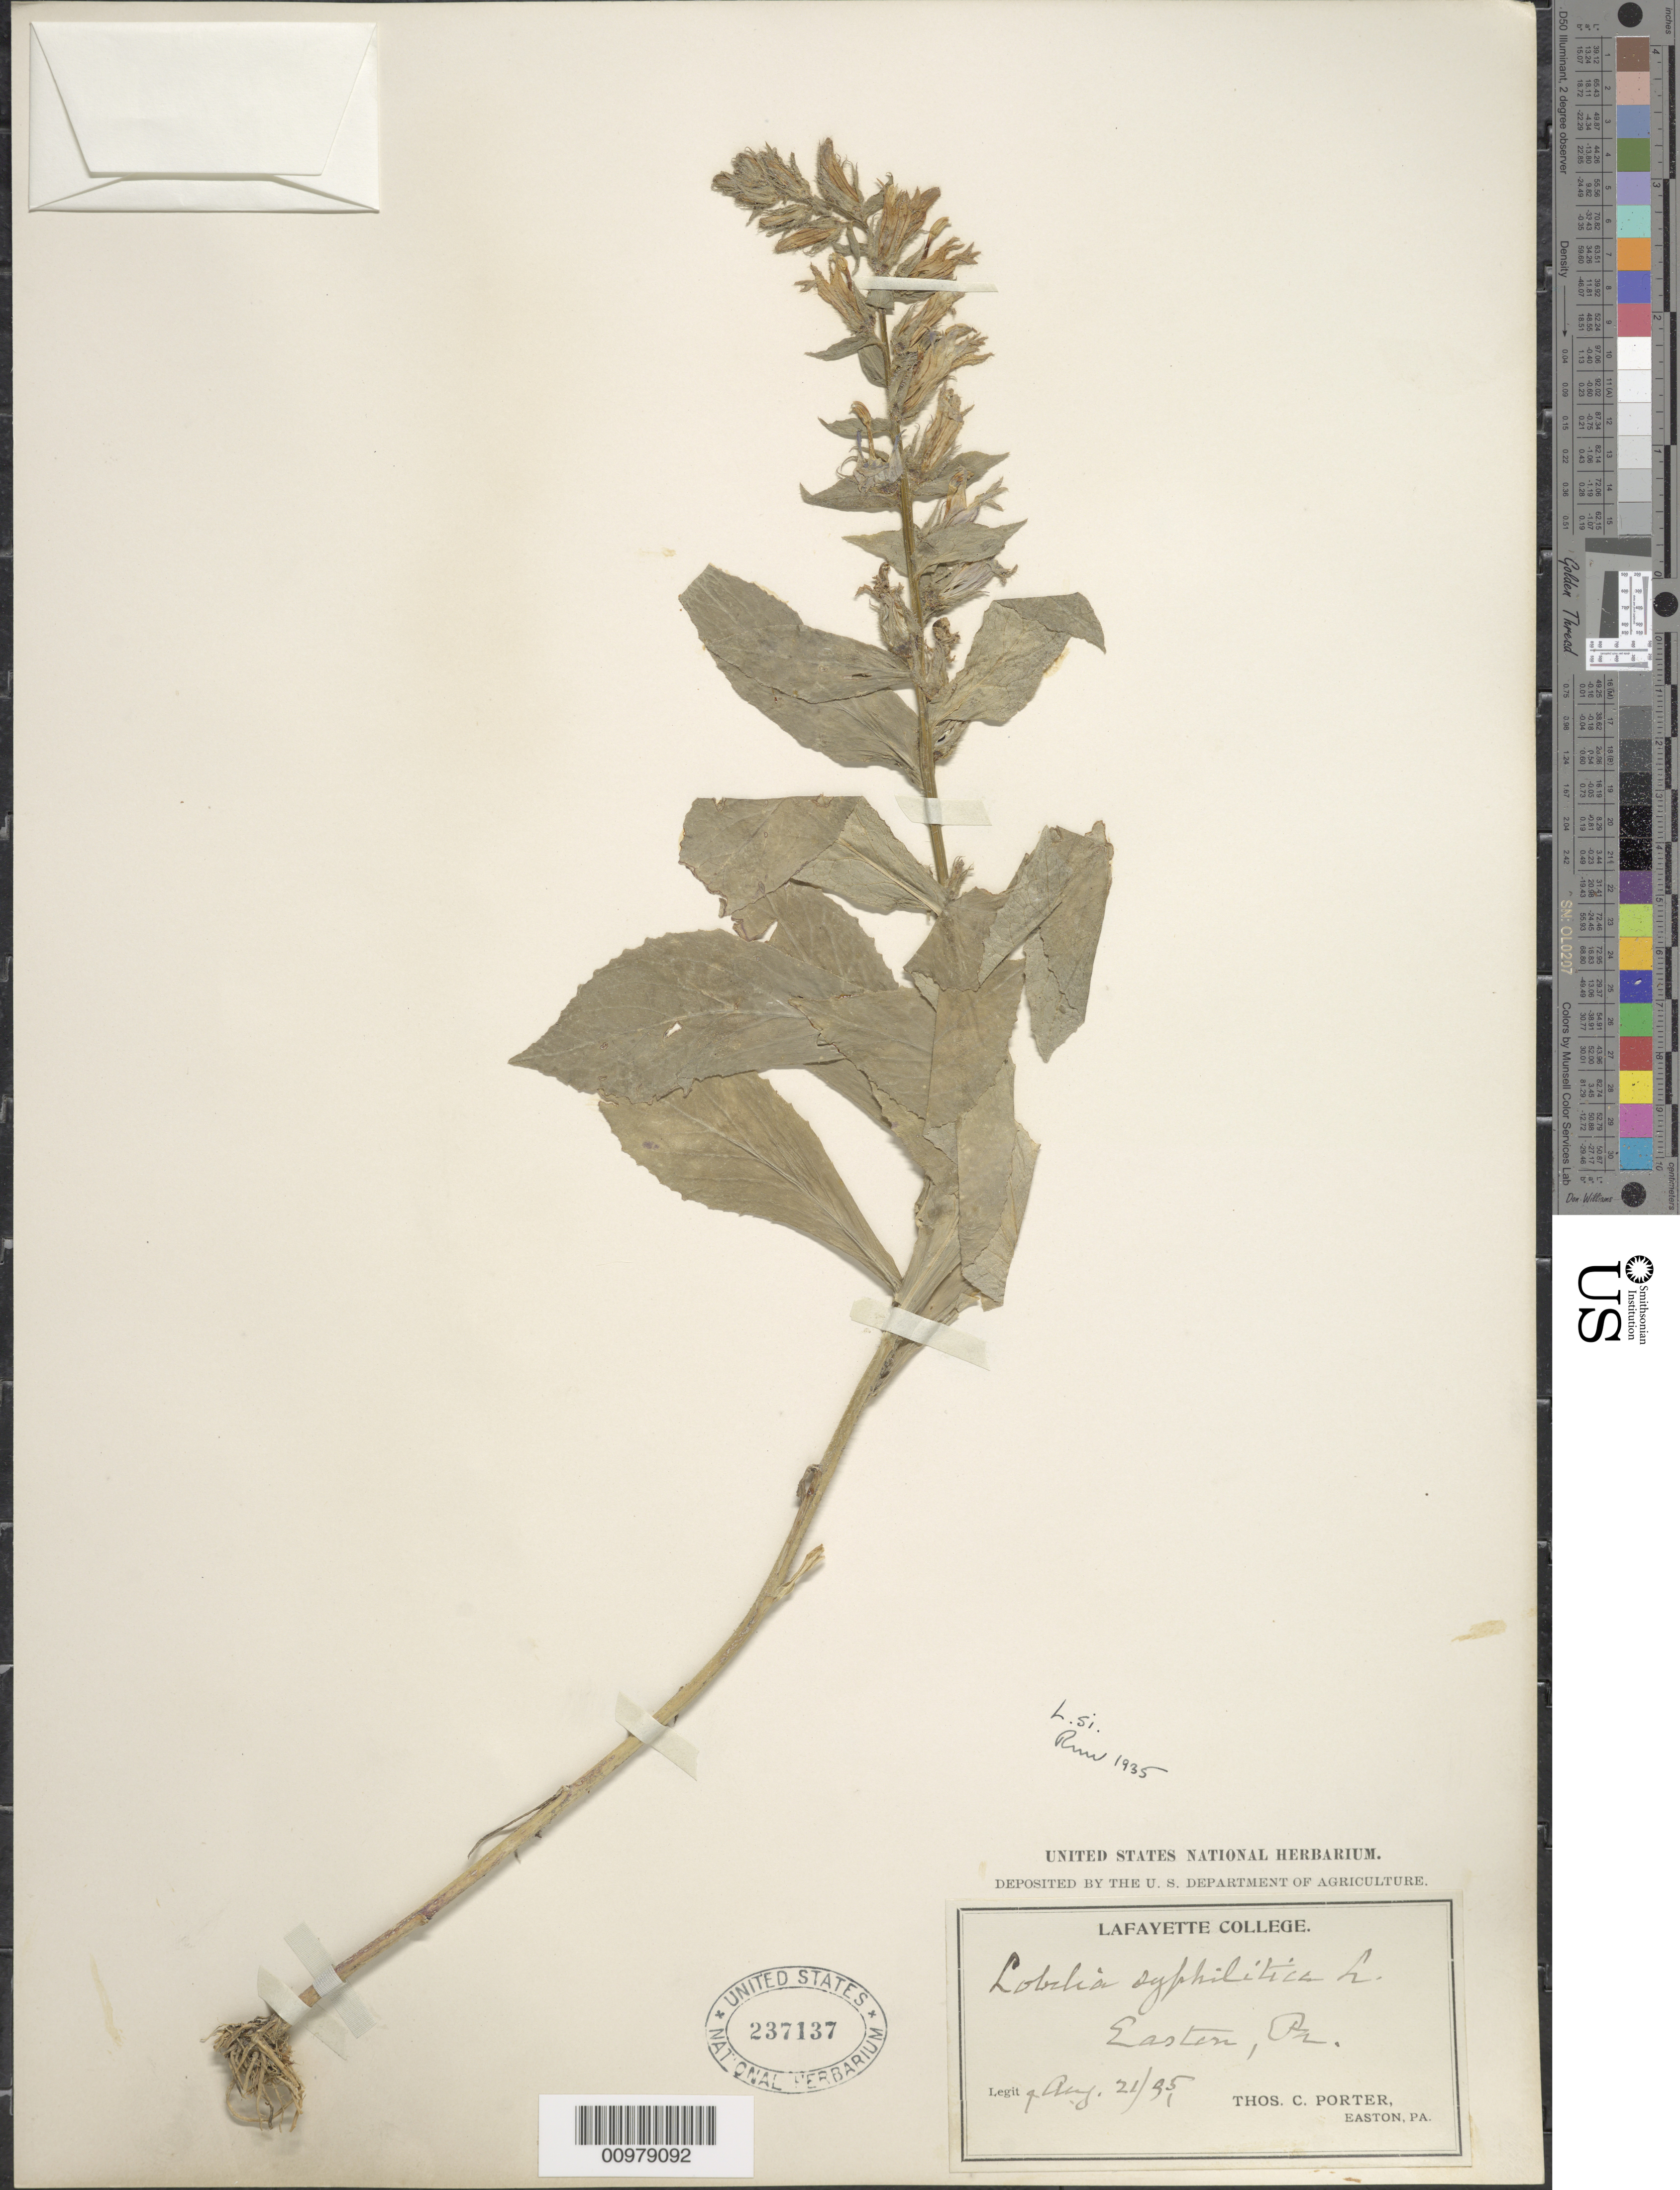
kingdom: Plantae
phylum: Tracheophyta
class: Magnoliopsida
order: Asterales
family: Campanulaceae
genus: Lobelia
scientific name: Lobelia siphilitica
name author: L.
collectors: T. C. Porter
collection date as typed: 21 Aug 1895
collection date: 1895-08-21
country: United States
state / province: Pennsylvania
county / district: Northampton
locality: Easton.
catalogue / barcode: US 237137